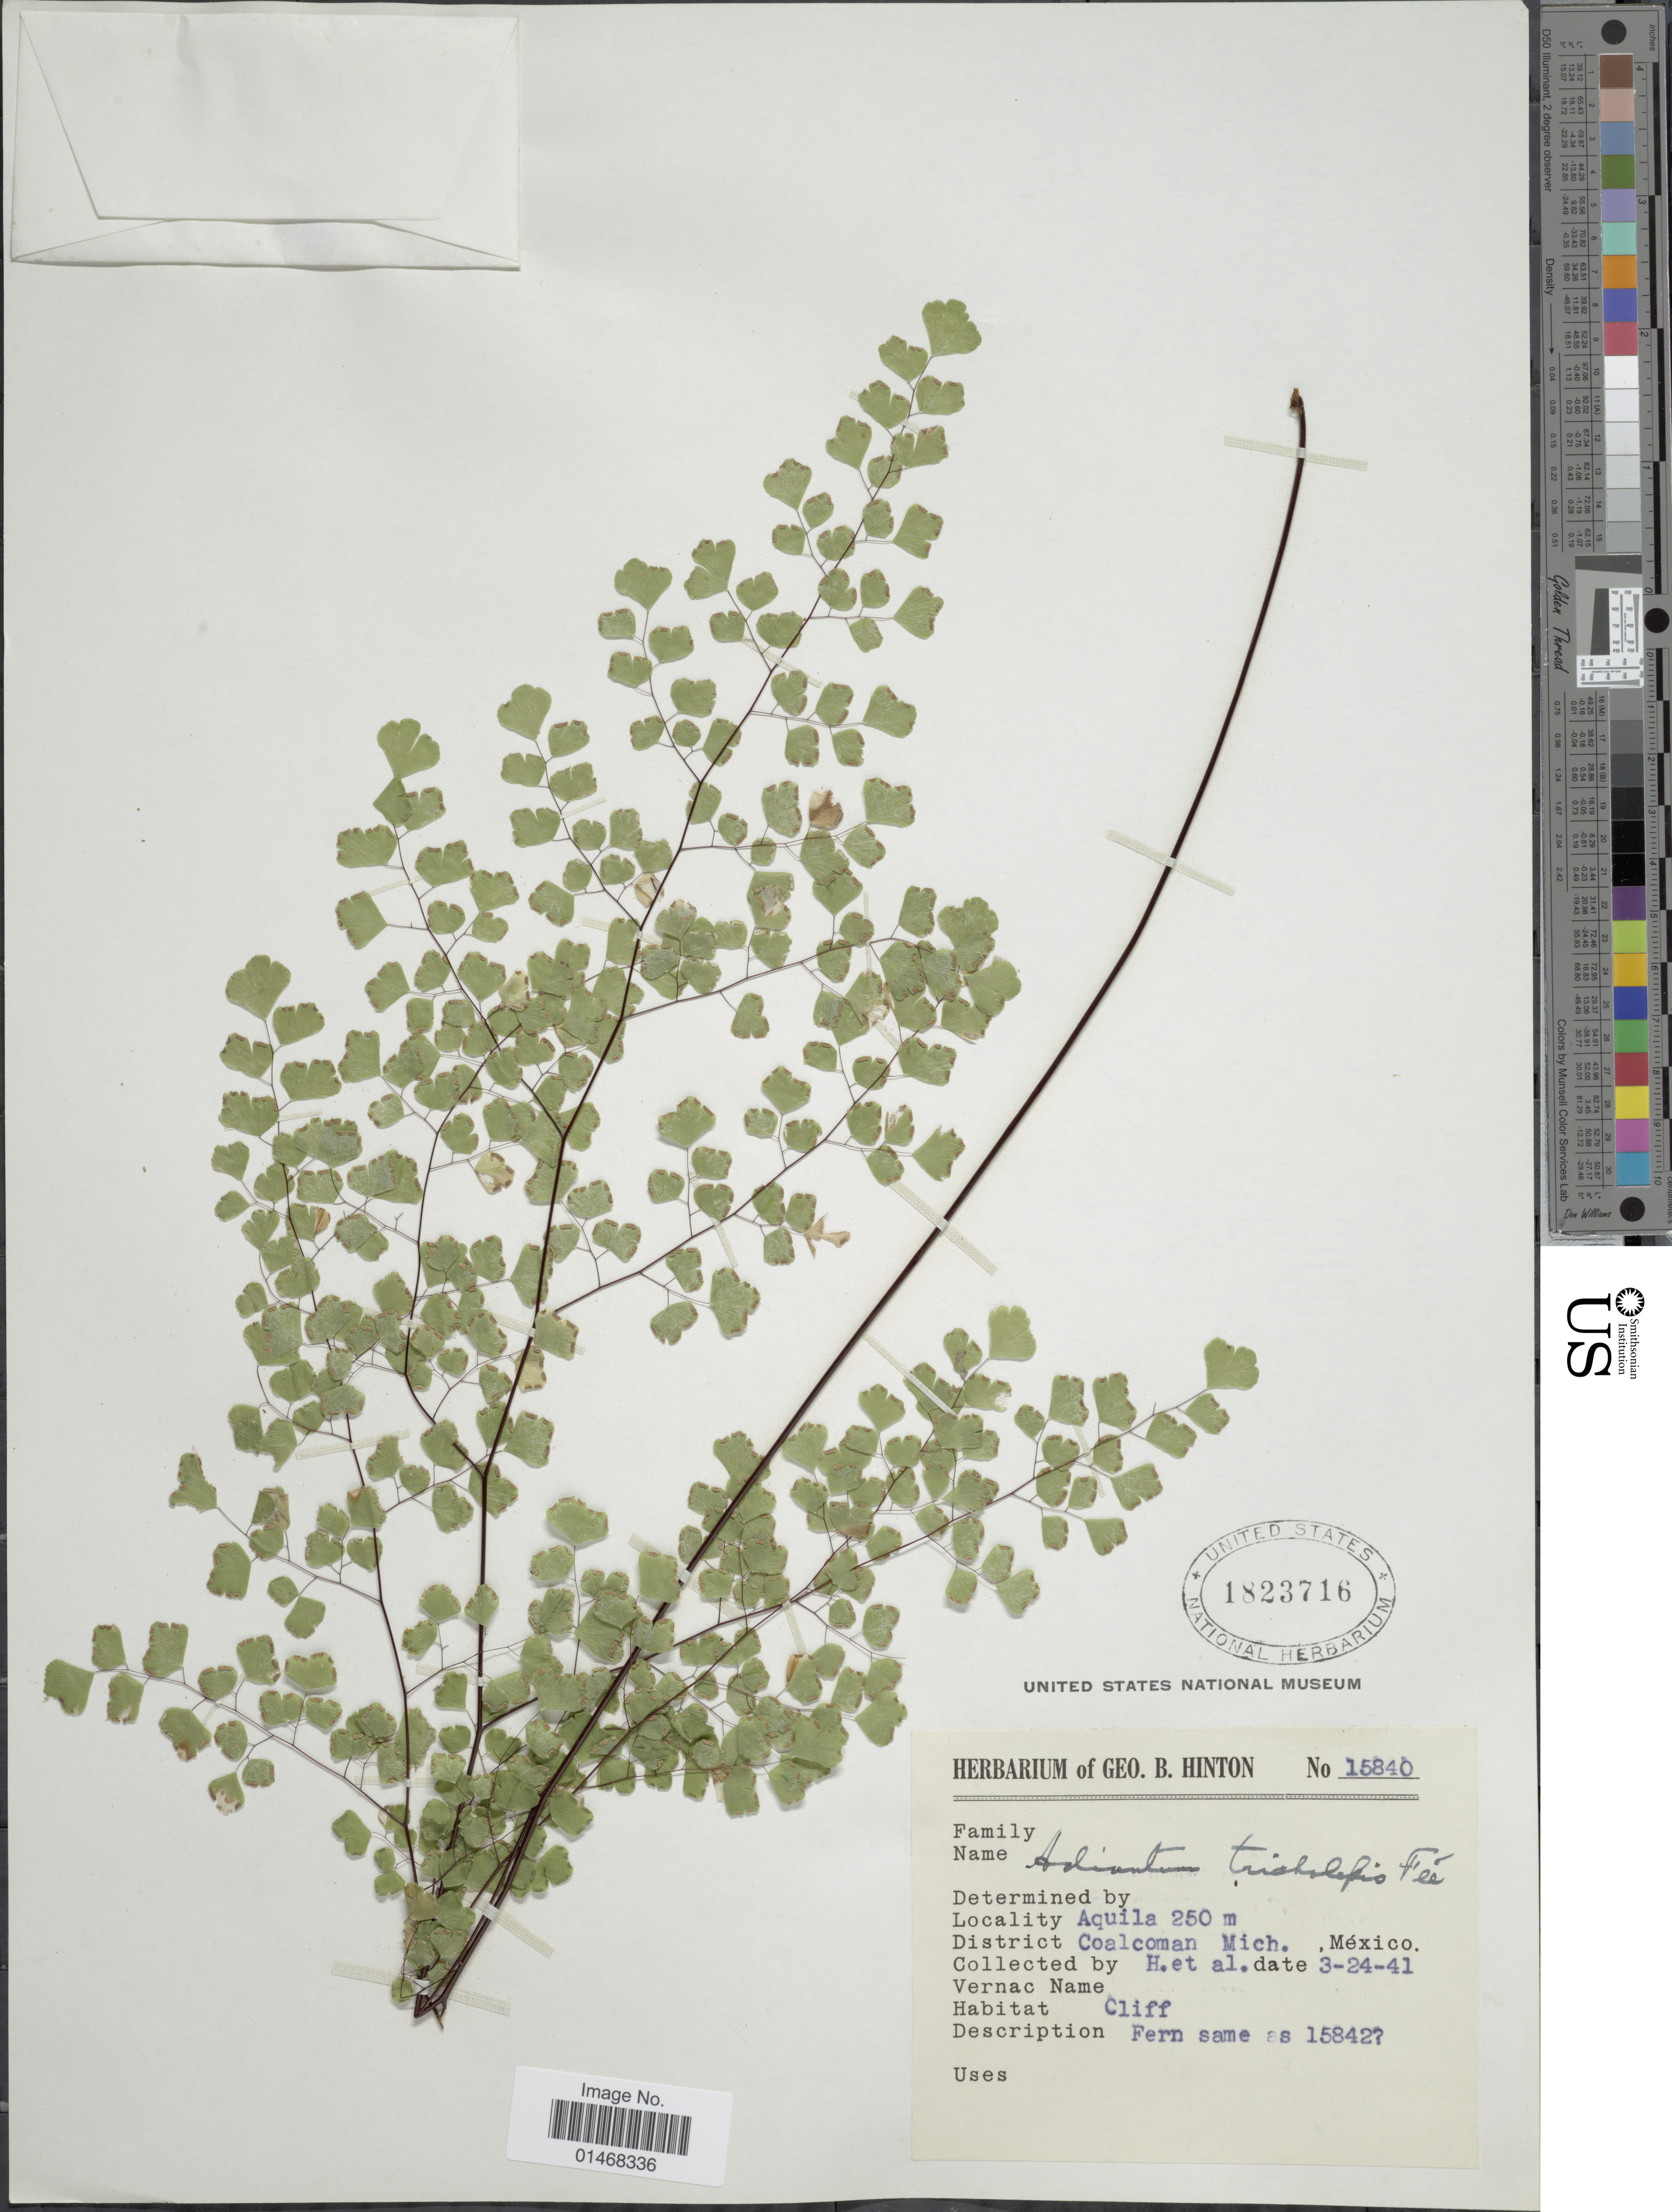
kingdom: Plantae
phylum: Tracheophyta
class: Polypodiopsida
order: Polypodiales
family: Pteridaceae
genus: Adiantum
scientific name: Adiantum tricholepis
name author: Fée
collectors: G. B. Hinton & et al.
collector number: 15840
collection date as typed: Transcribed d/m/y: 24/3/41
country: Mexico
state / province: Michoacán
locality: Aquila, Coalcoman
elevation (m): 250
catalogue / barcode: US 1823716